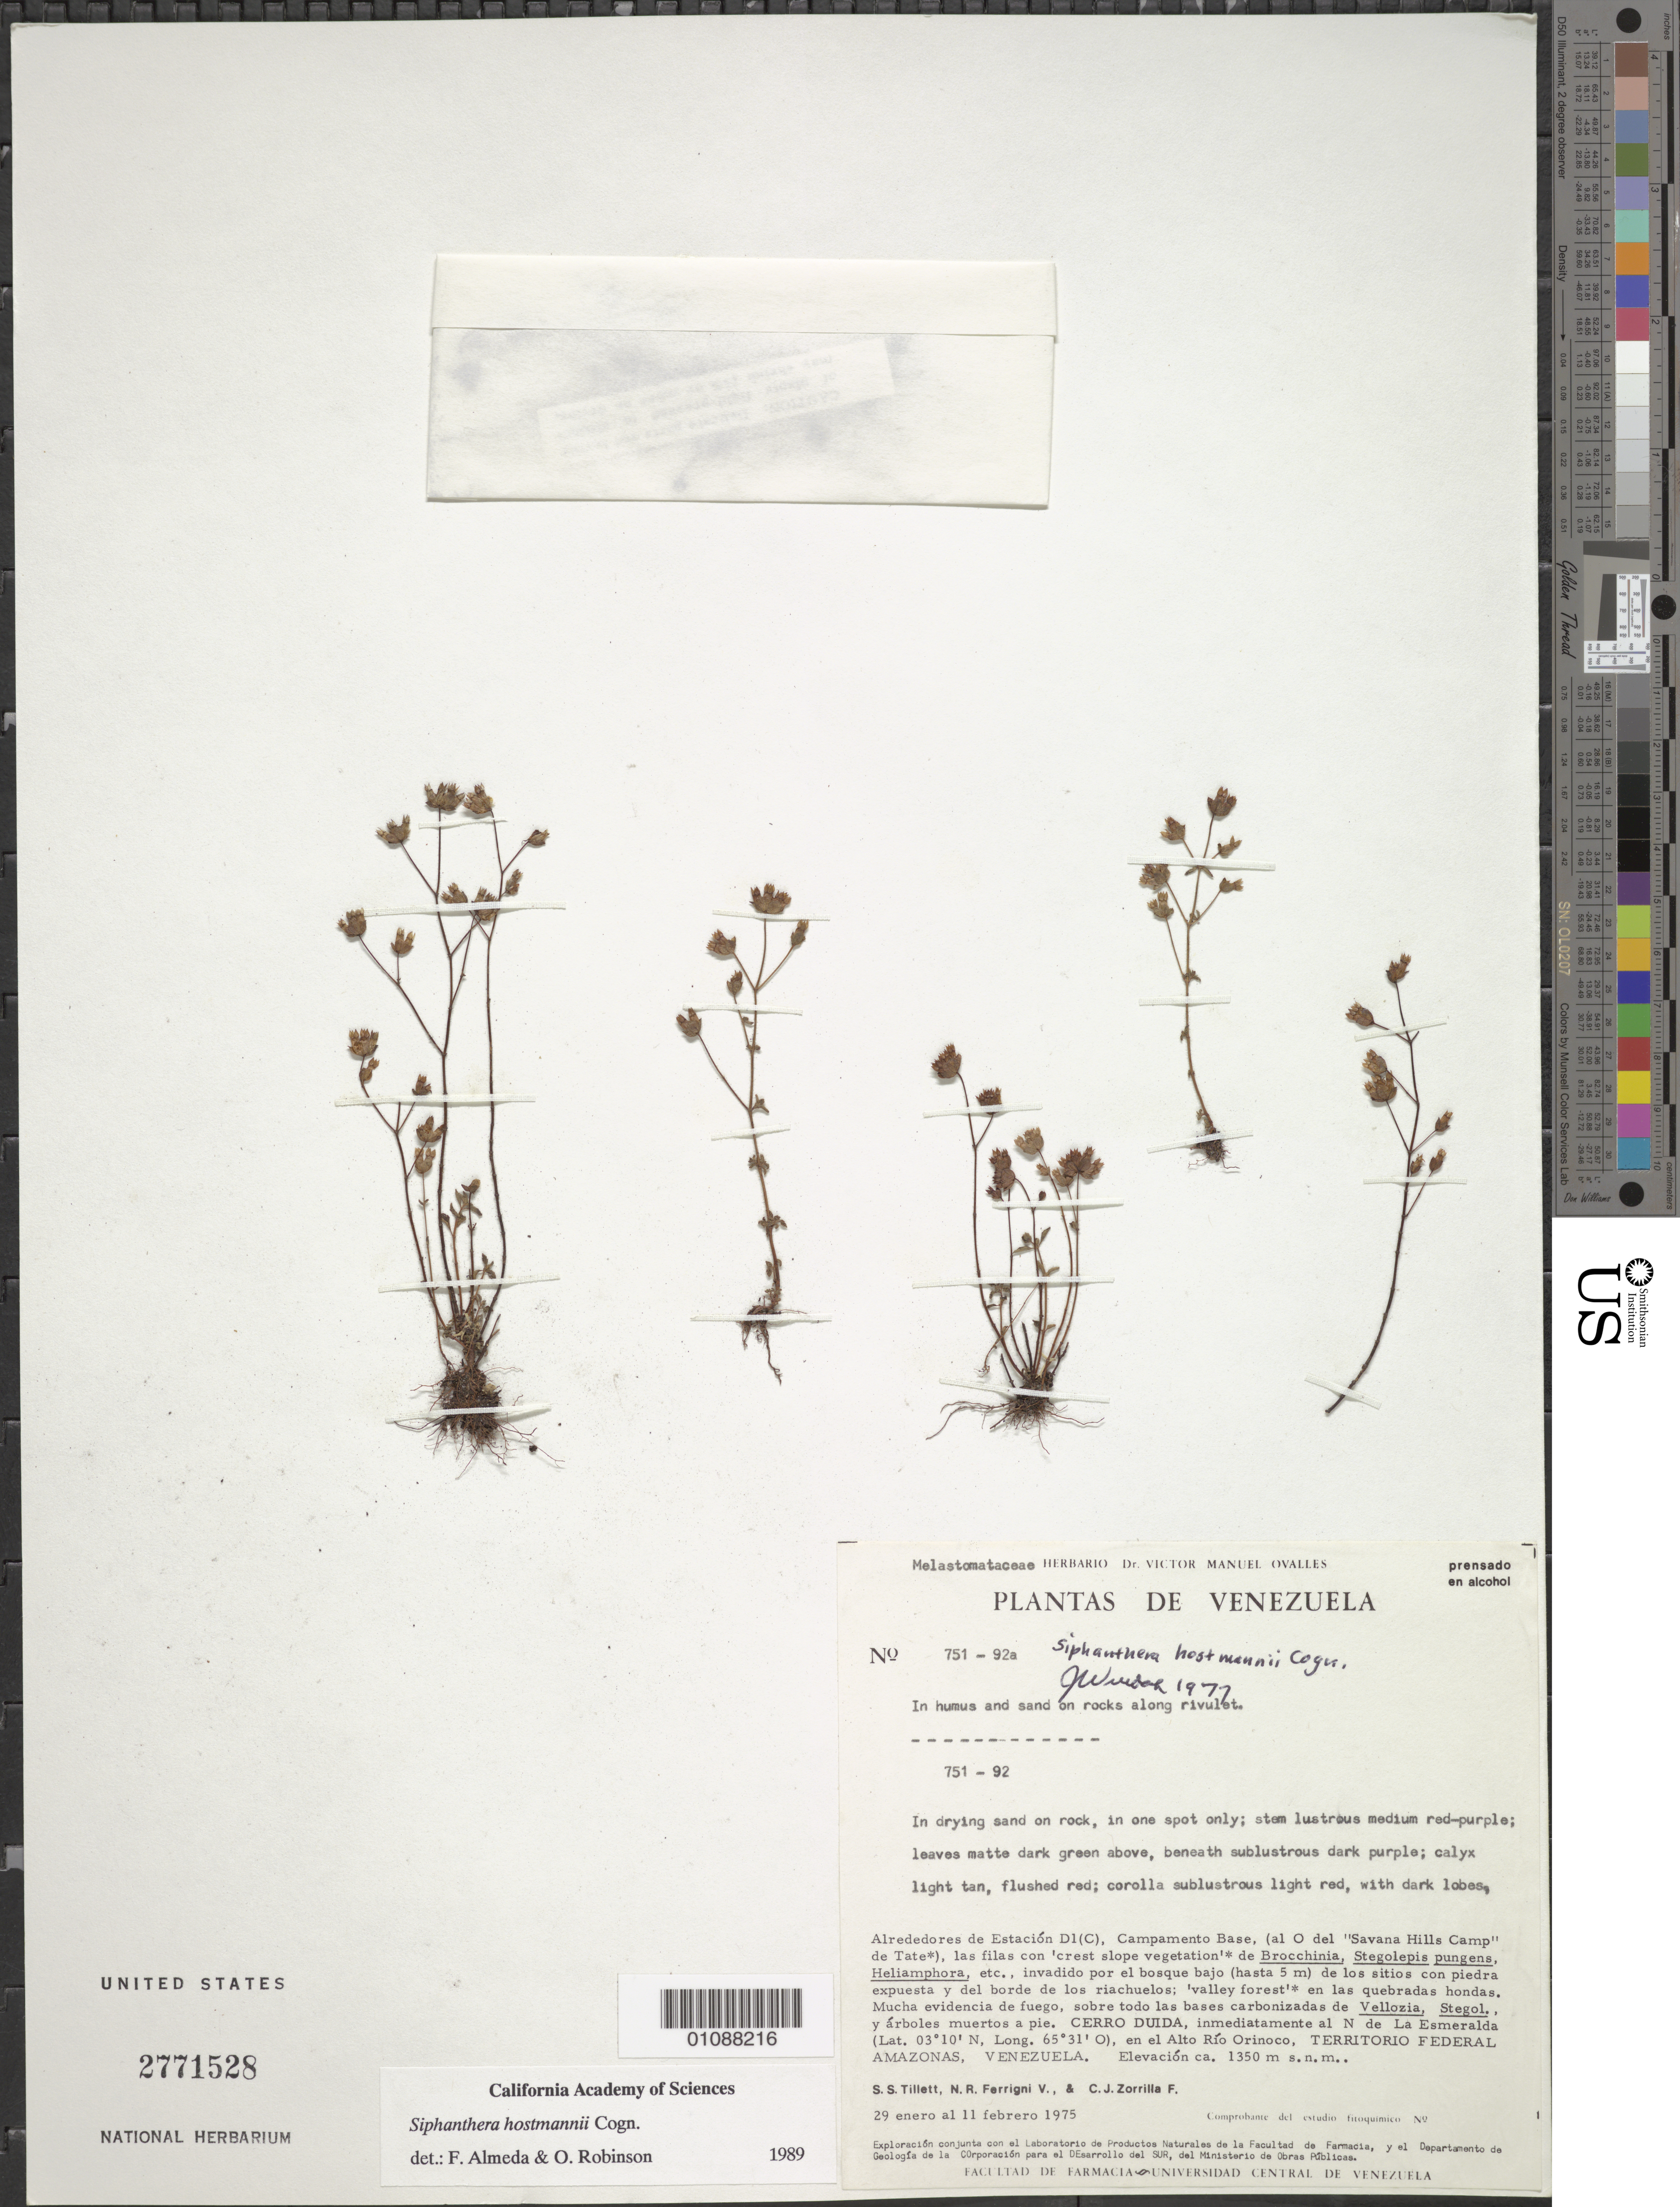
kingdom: Plantae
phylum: Tracheophyta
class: Magnoliopsida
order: Myrtales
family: Melastomataceae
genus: Siphanthera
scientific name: Siphanthera hostmannii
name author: Cogn.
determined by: Almeda, F.; Robinson, O. R.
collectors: S. S. Tillett, N. Ferrigni V. & C. Zorrilla F.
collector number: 751 92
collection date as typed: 29-Jan-75 to 11-Feb-75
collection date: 1975-01-29/1975-02-11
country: Venezuela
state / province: Amazonas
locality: Cerro Duida, N de Esmeralda, Alto Río Orinoco. alred. de Estacion D1©, Campamento Base, al O del "Savana Hills Camp" de Tate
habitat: Drying sand on rock, in one spot only. Las filas con 'crest lope vegetation' de Brocchinia, Stegolepis pungens, Heliamphora; "valley forest' en las qu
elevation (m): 1350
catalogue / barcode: US 2771528